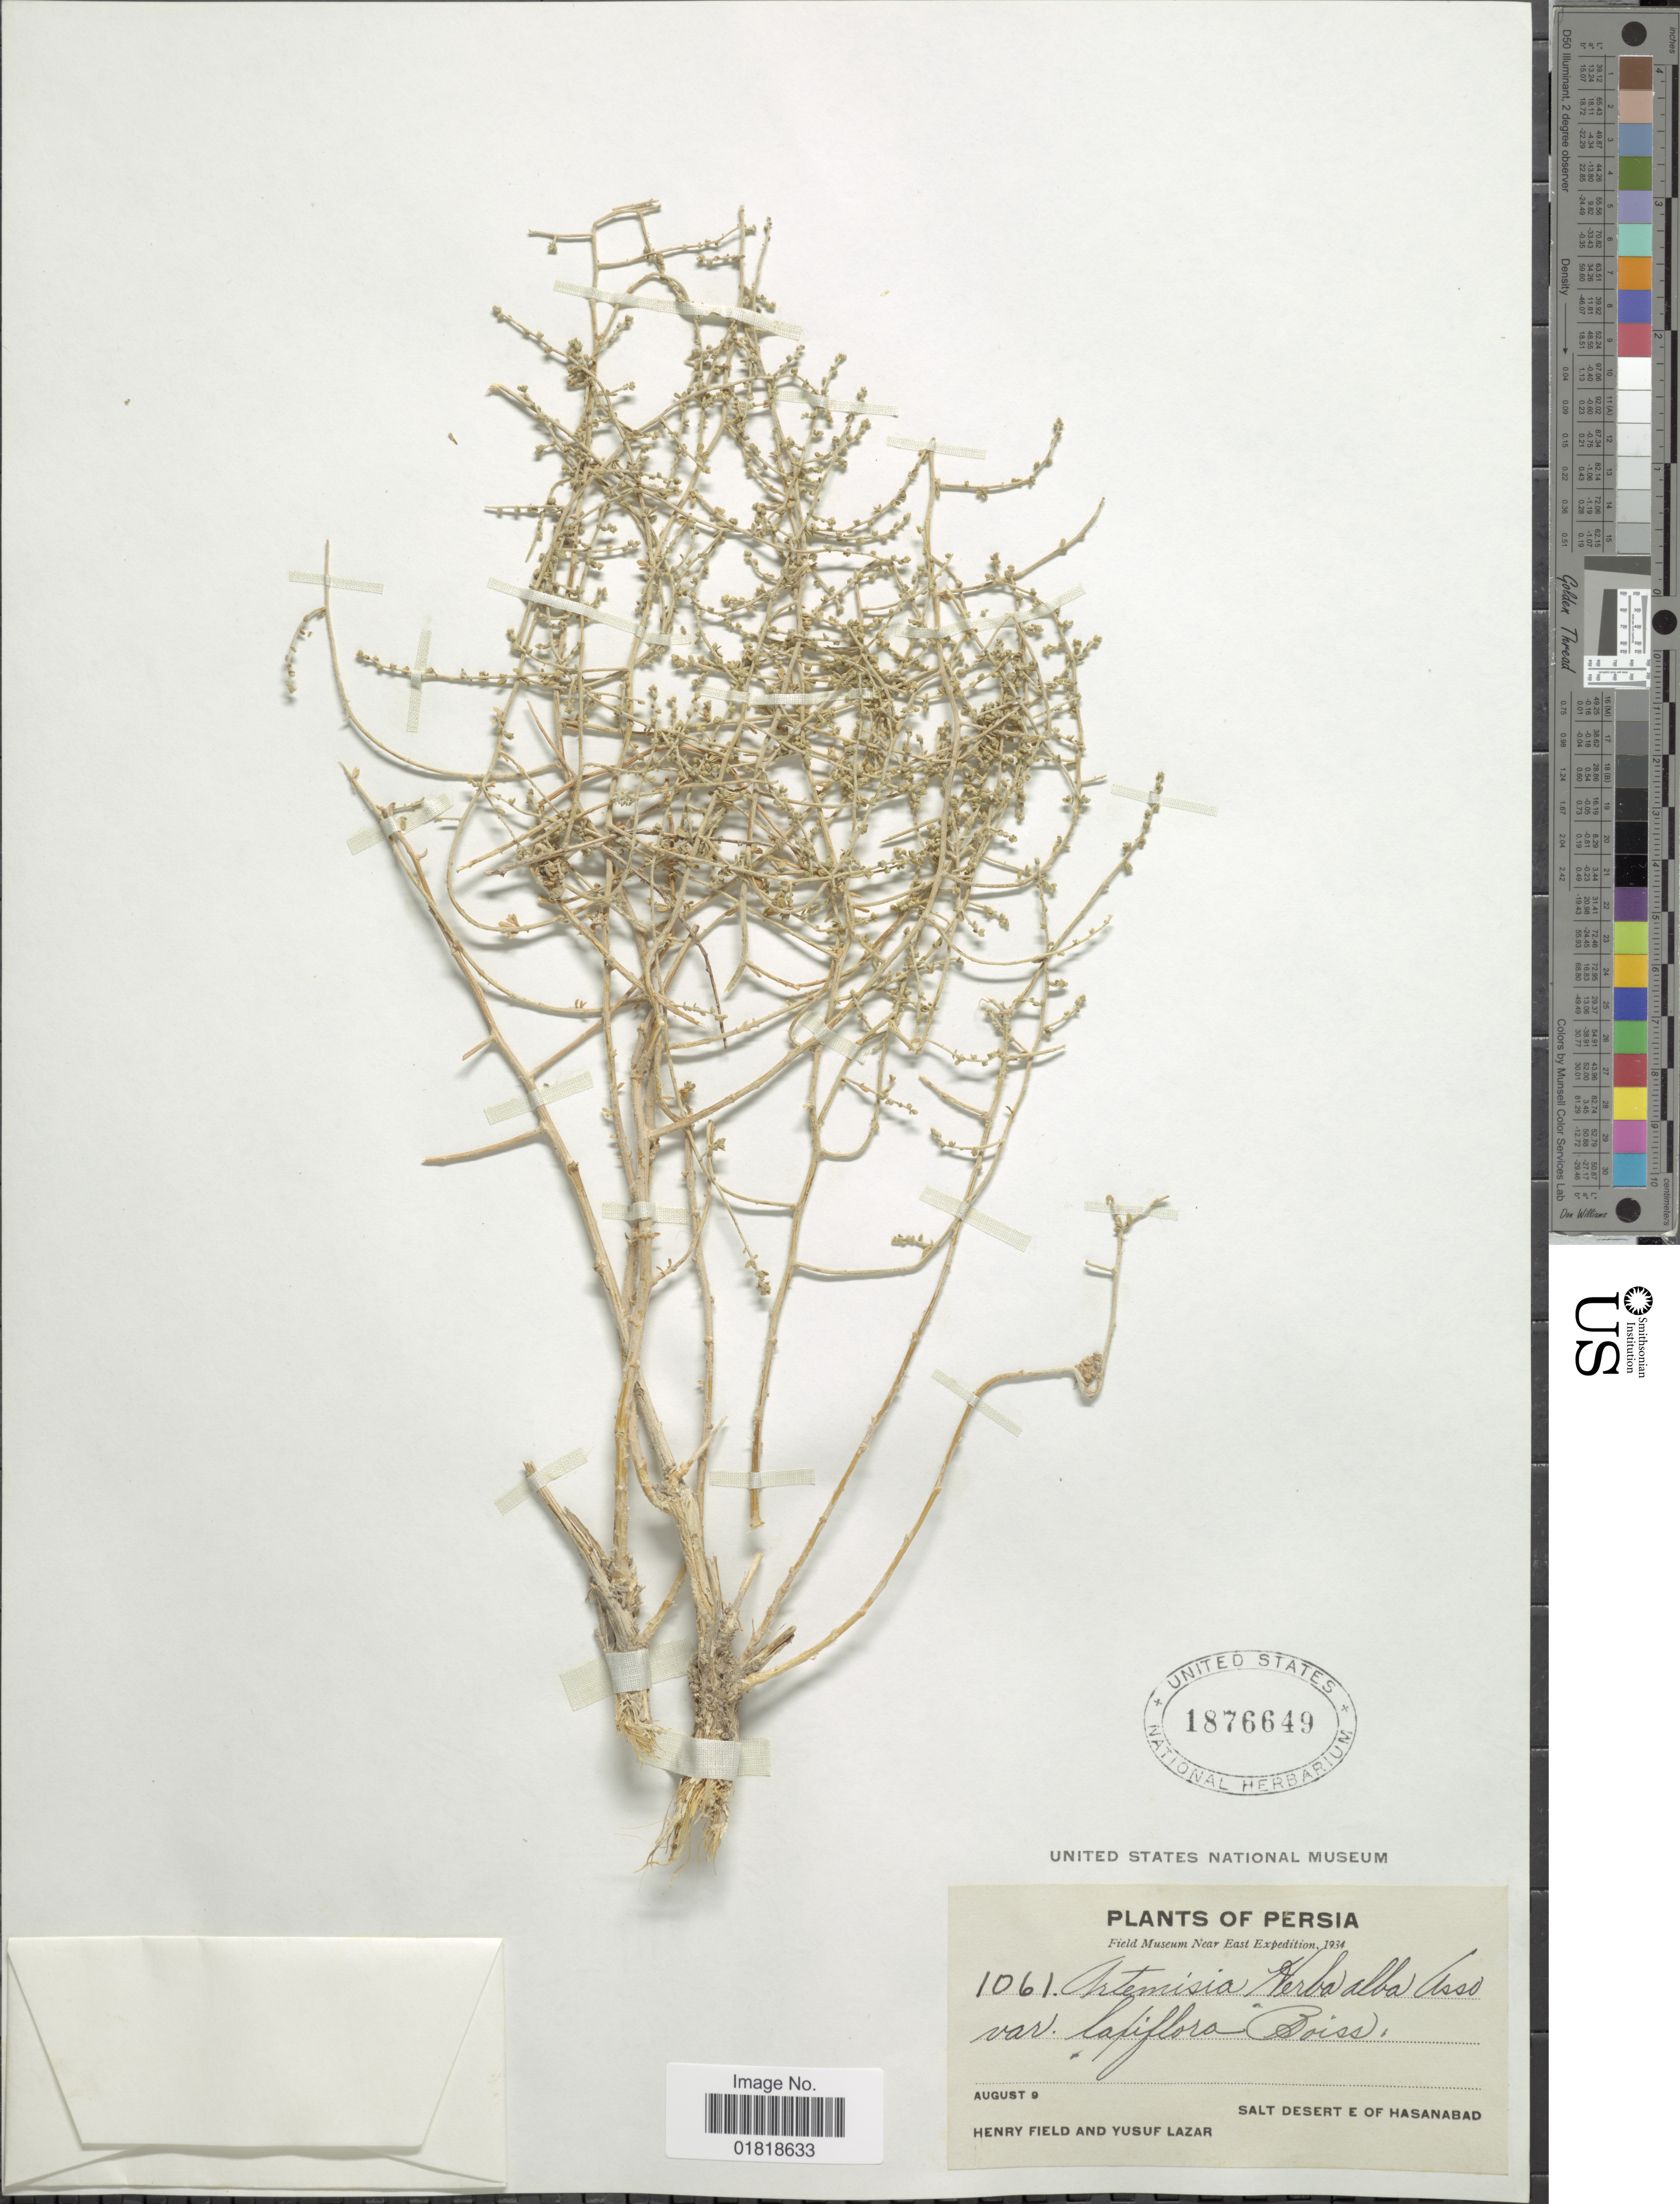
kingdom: Plantae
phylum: Tracheophyta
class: Magnoliopsida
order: Asterales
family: Asteraceae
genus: Artemisia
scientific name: Artemisia herba-alba asso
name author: Asso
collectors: H. Field & Y. Lazar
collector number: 1061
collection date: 1934-08-09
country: Iran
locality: Salt Desert E of Hasanbad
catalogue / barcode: US 1876649